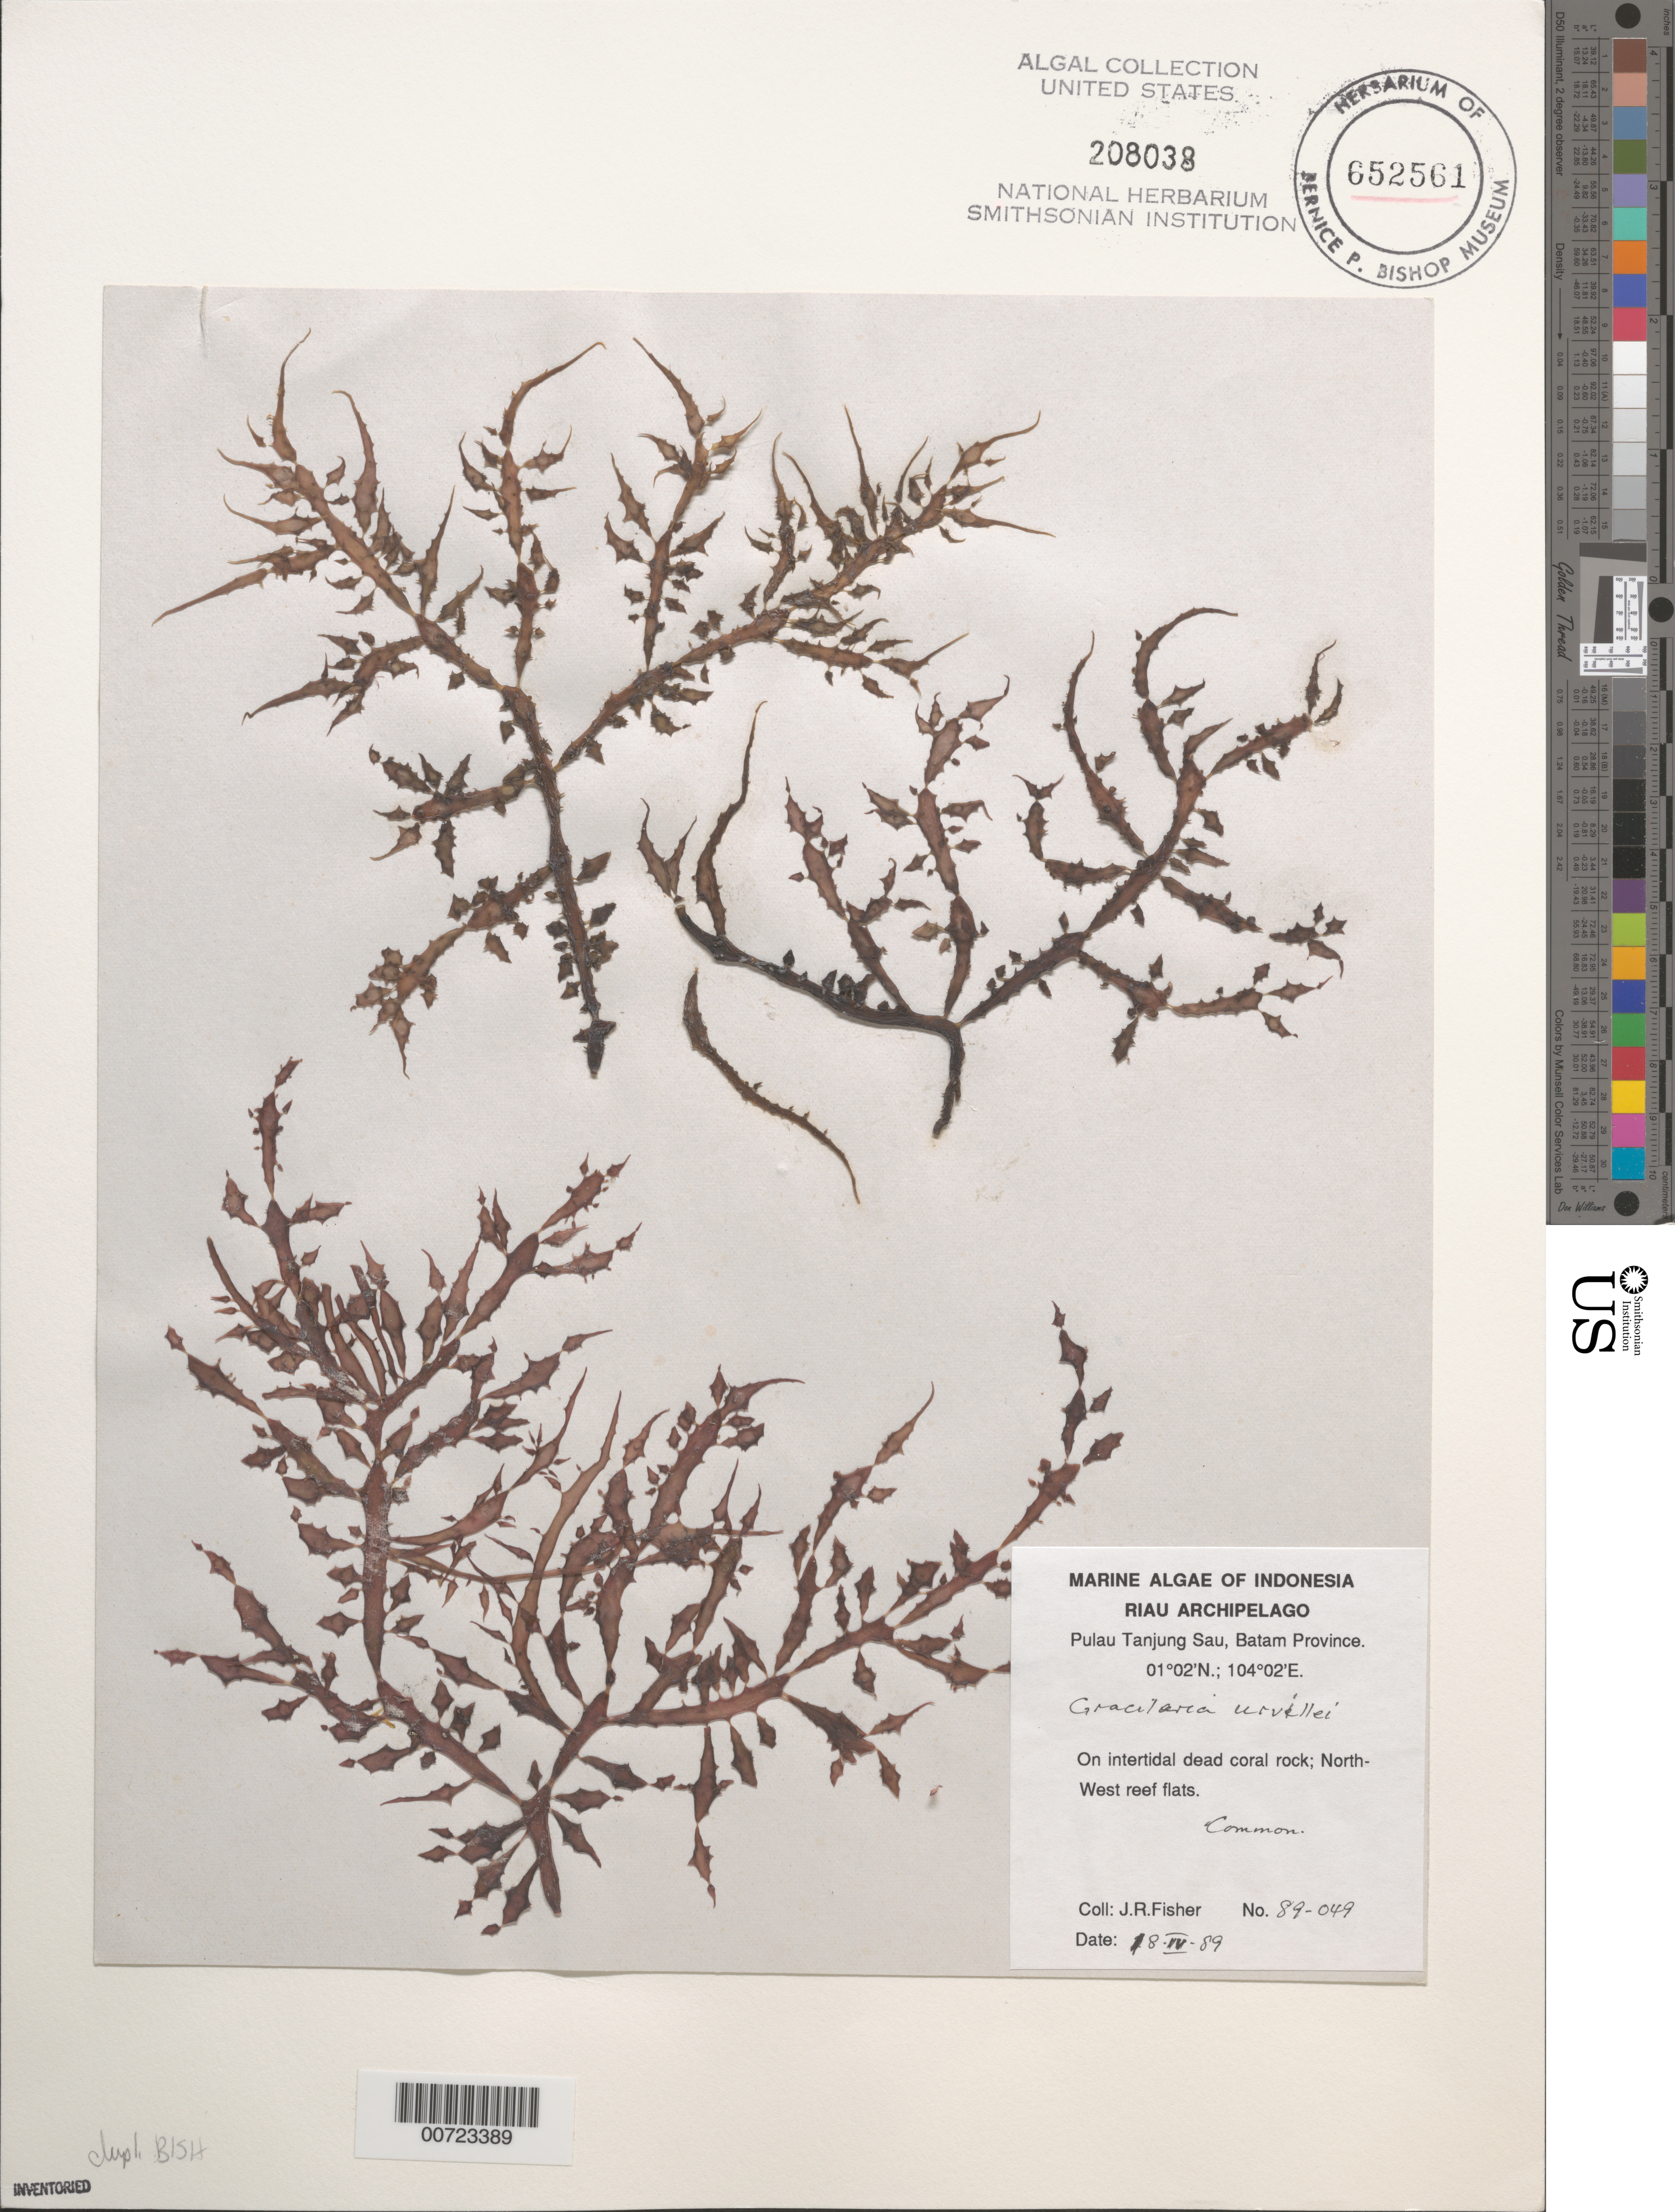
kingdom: Plantae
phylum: Rhodophyta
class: Florideophyceae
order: Gracilariales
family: Gracilariaceae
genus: Gracilaria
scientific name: Gracilaria urvillei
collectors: J. Fisher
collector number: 89-049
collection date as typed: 18 Apr 1989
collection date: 1989-04-18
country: Indonesia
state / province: Sumatra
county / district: Riau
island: Pulau Tanjung Sau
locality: North-West reef flats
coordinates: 01 02' N, 104 02' E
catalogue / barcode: US 208038